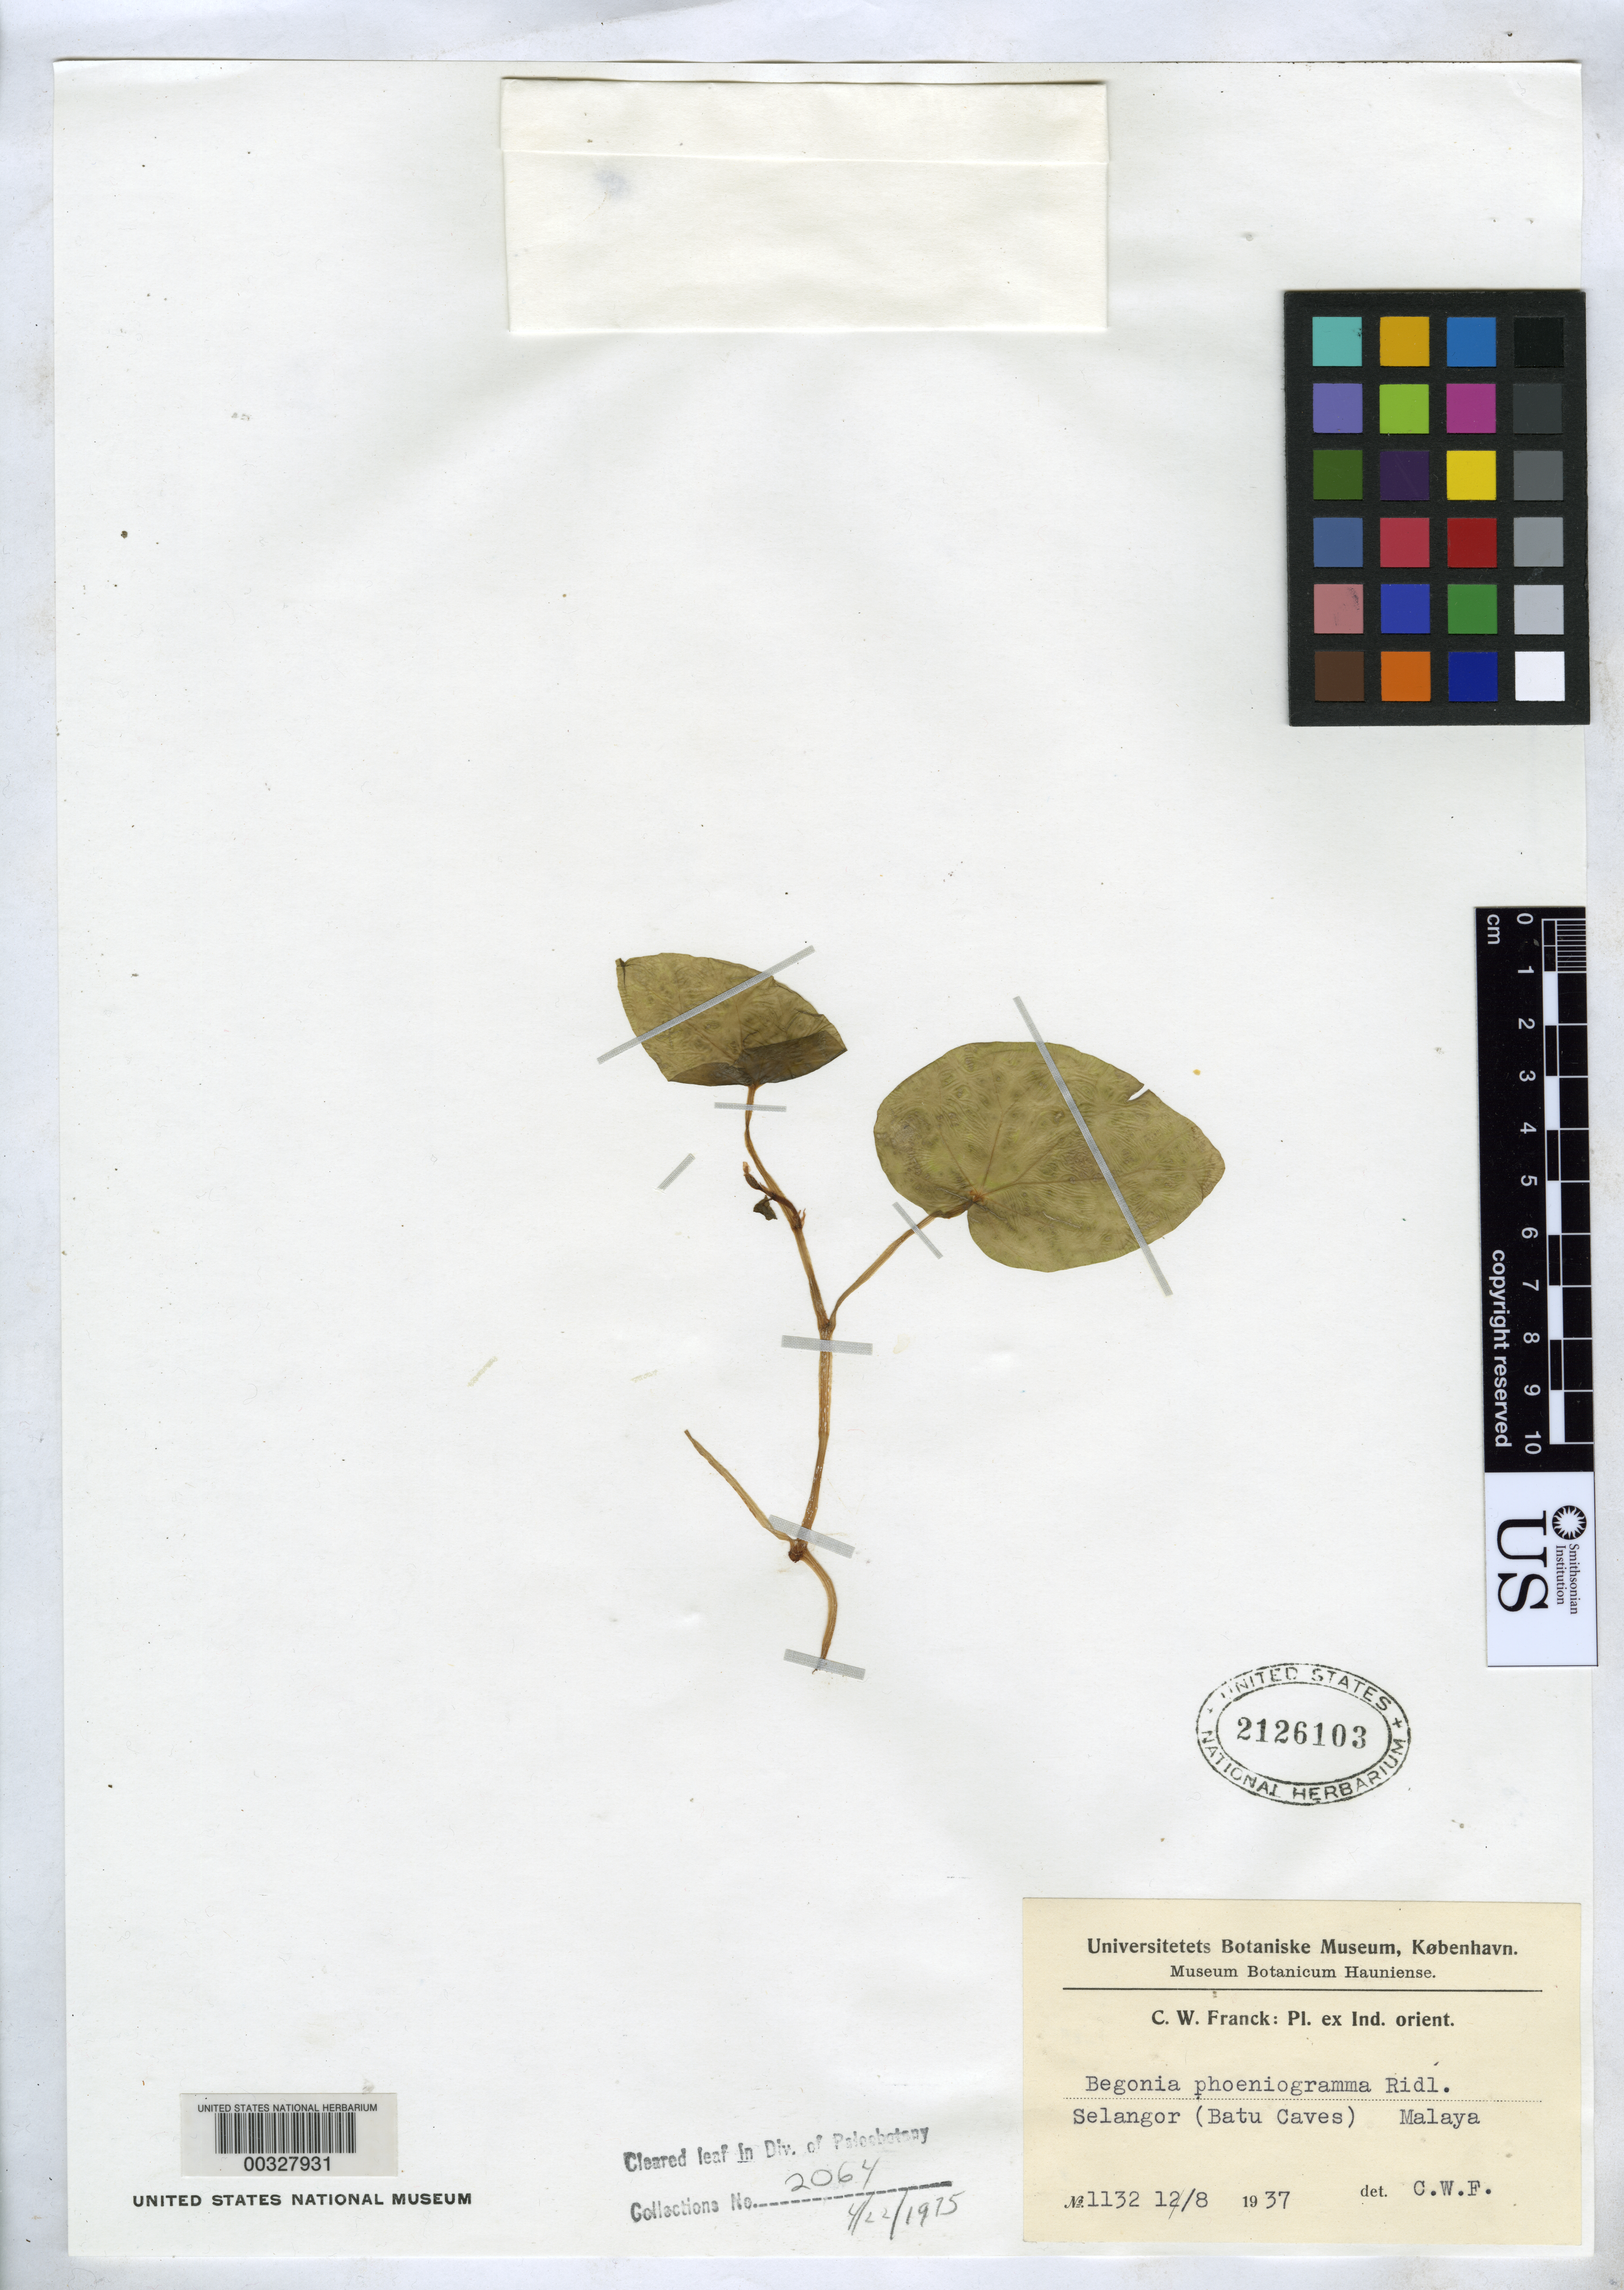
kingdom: Plantae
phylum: Tracheophyta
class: Magnoliopsida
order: Cucurbitales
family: Begoniaceae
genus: Begonia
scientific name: Begonia phoeniogramma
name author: Ridl.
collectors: C. Franck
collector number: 1132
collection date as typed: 12 Aug 1937 or 08 Dec 1937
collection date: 1937-08-12 or 1937-12-08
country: Malaysia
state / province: Selangor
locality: Batu caves [Malay Peninsula]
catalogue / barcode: US 2126103